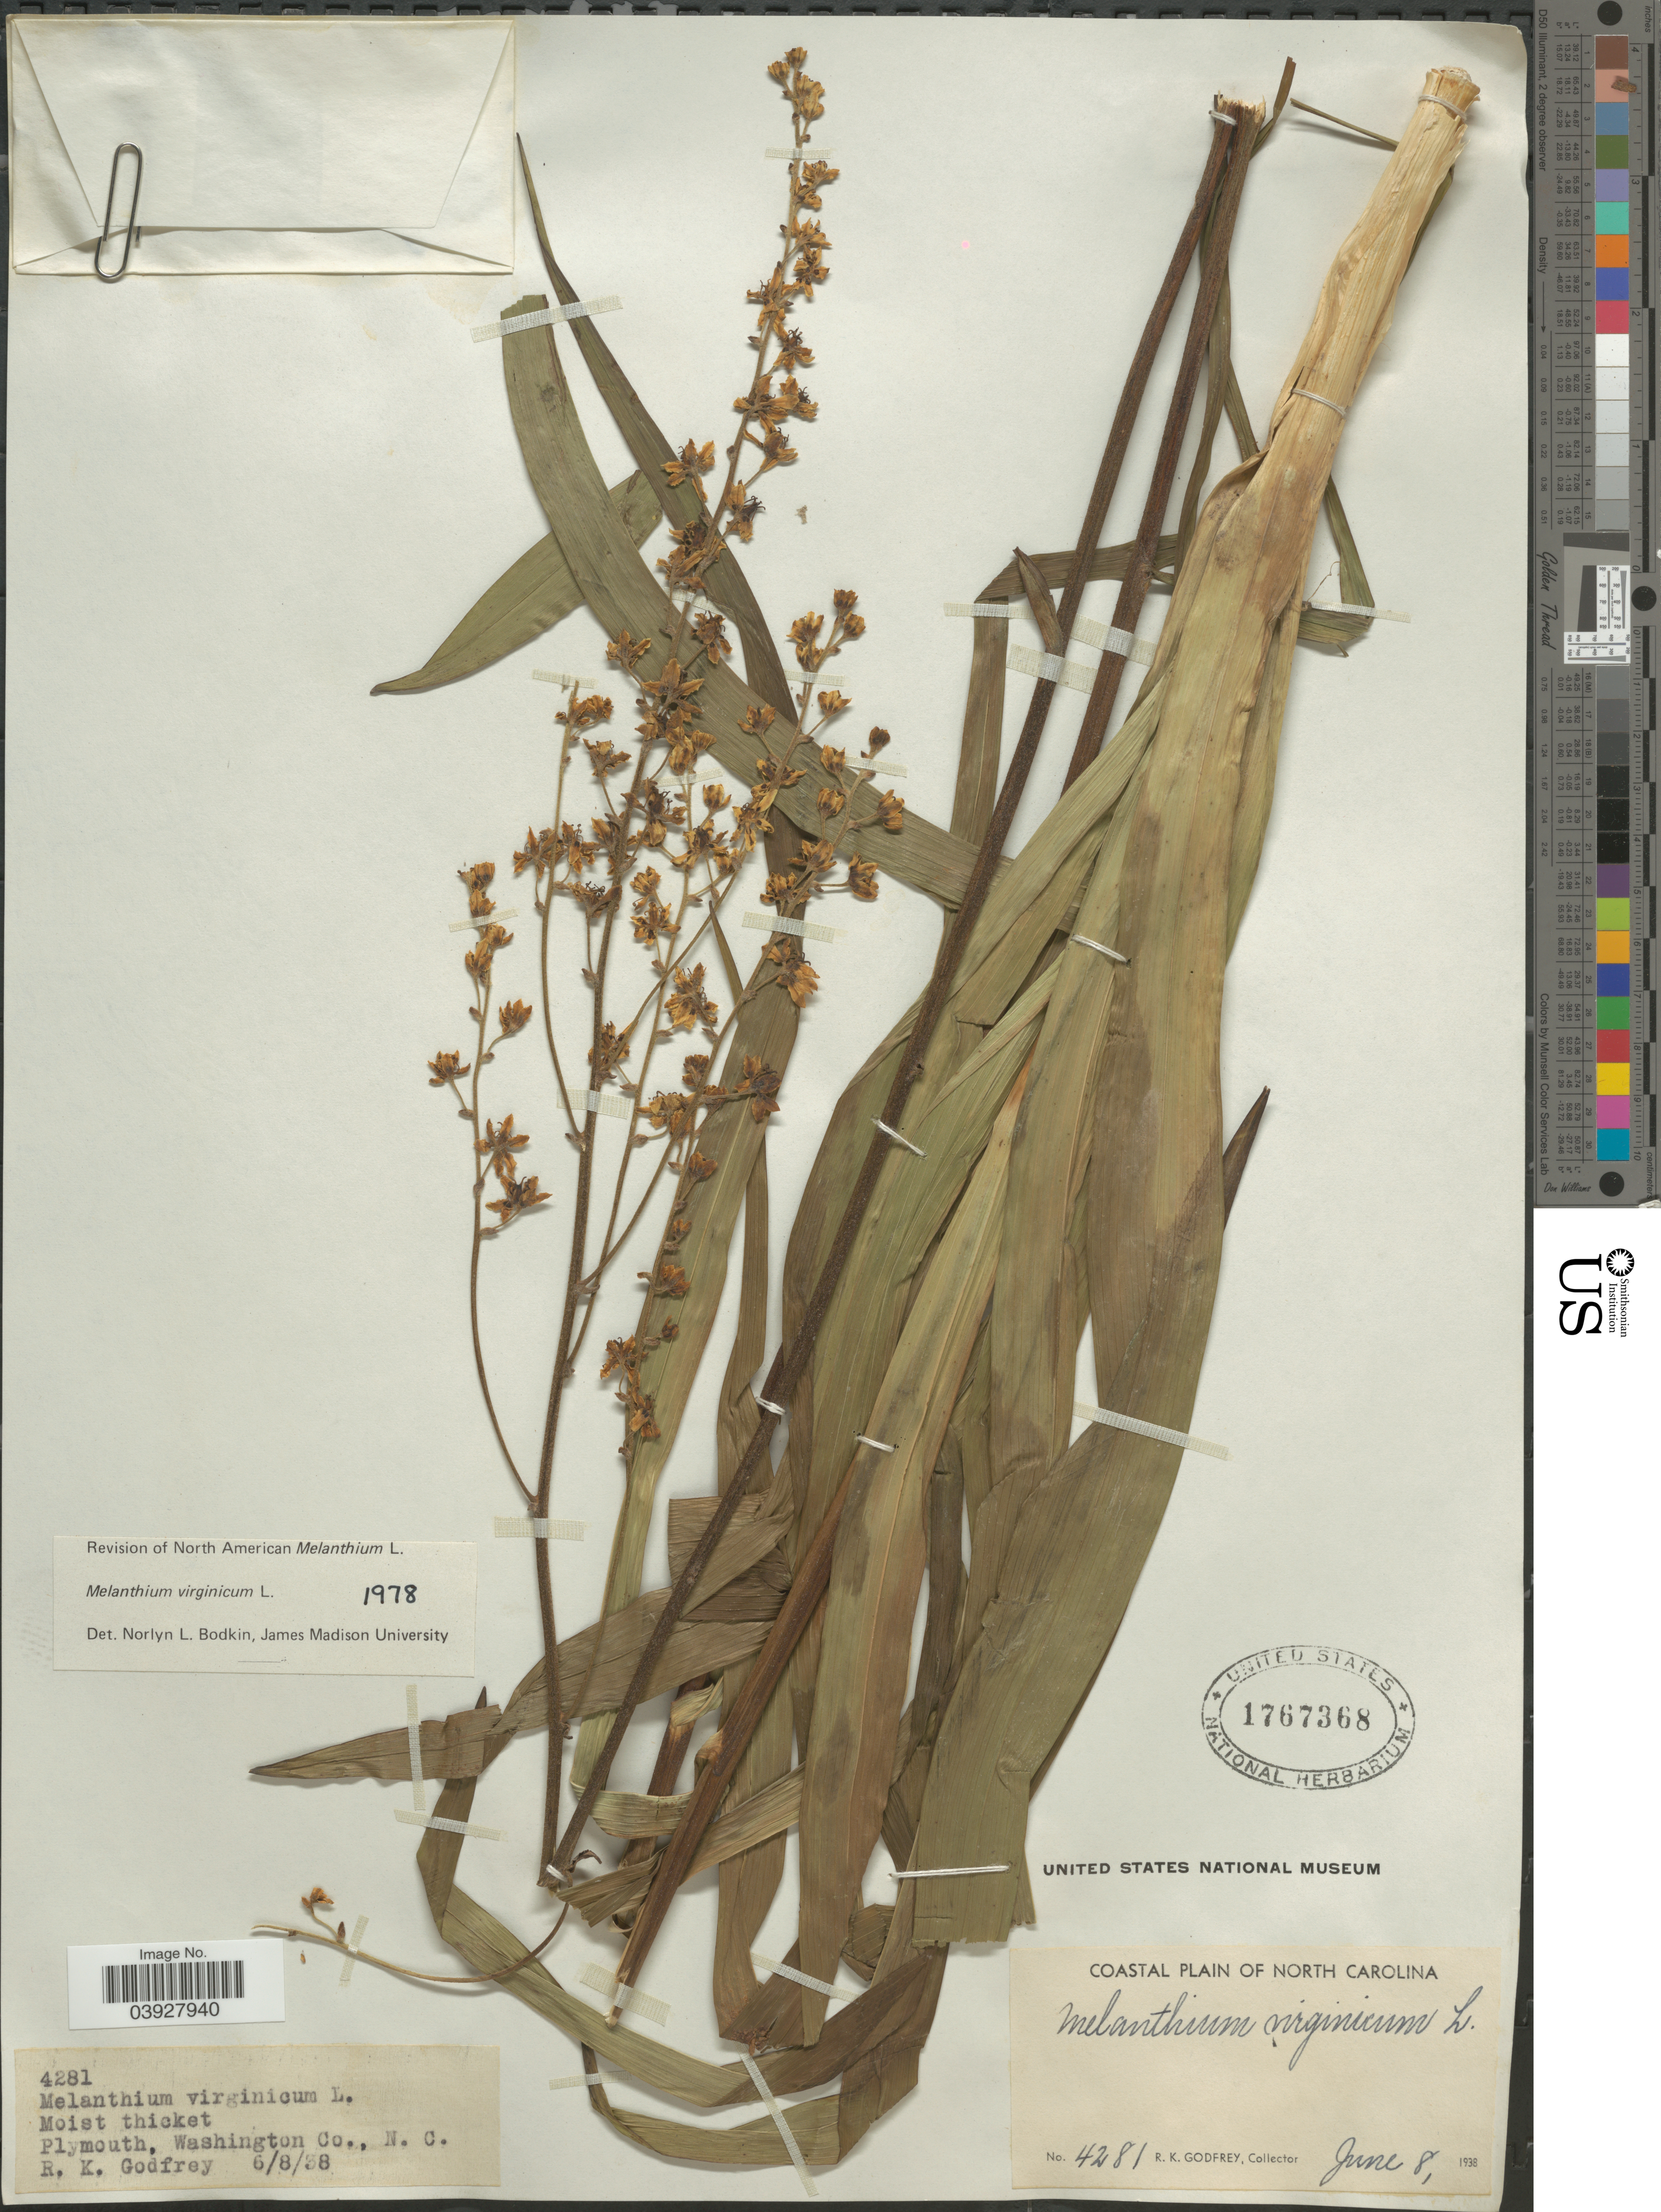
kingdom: Plantae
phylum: Tracheophyta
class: Liliopsida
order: Liliales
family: Melanthiaceae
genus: Melanthium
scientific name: Melanthium virginicum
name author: L.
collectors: R. K. Godfrey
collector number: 4281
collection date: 1938-06-08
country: United States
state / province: North Carolina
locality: Coastal Plain of North Carolina. Plymouth, Washington Co.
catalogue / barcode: US 1767368